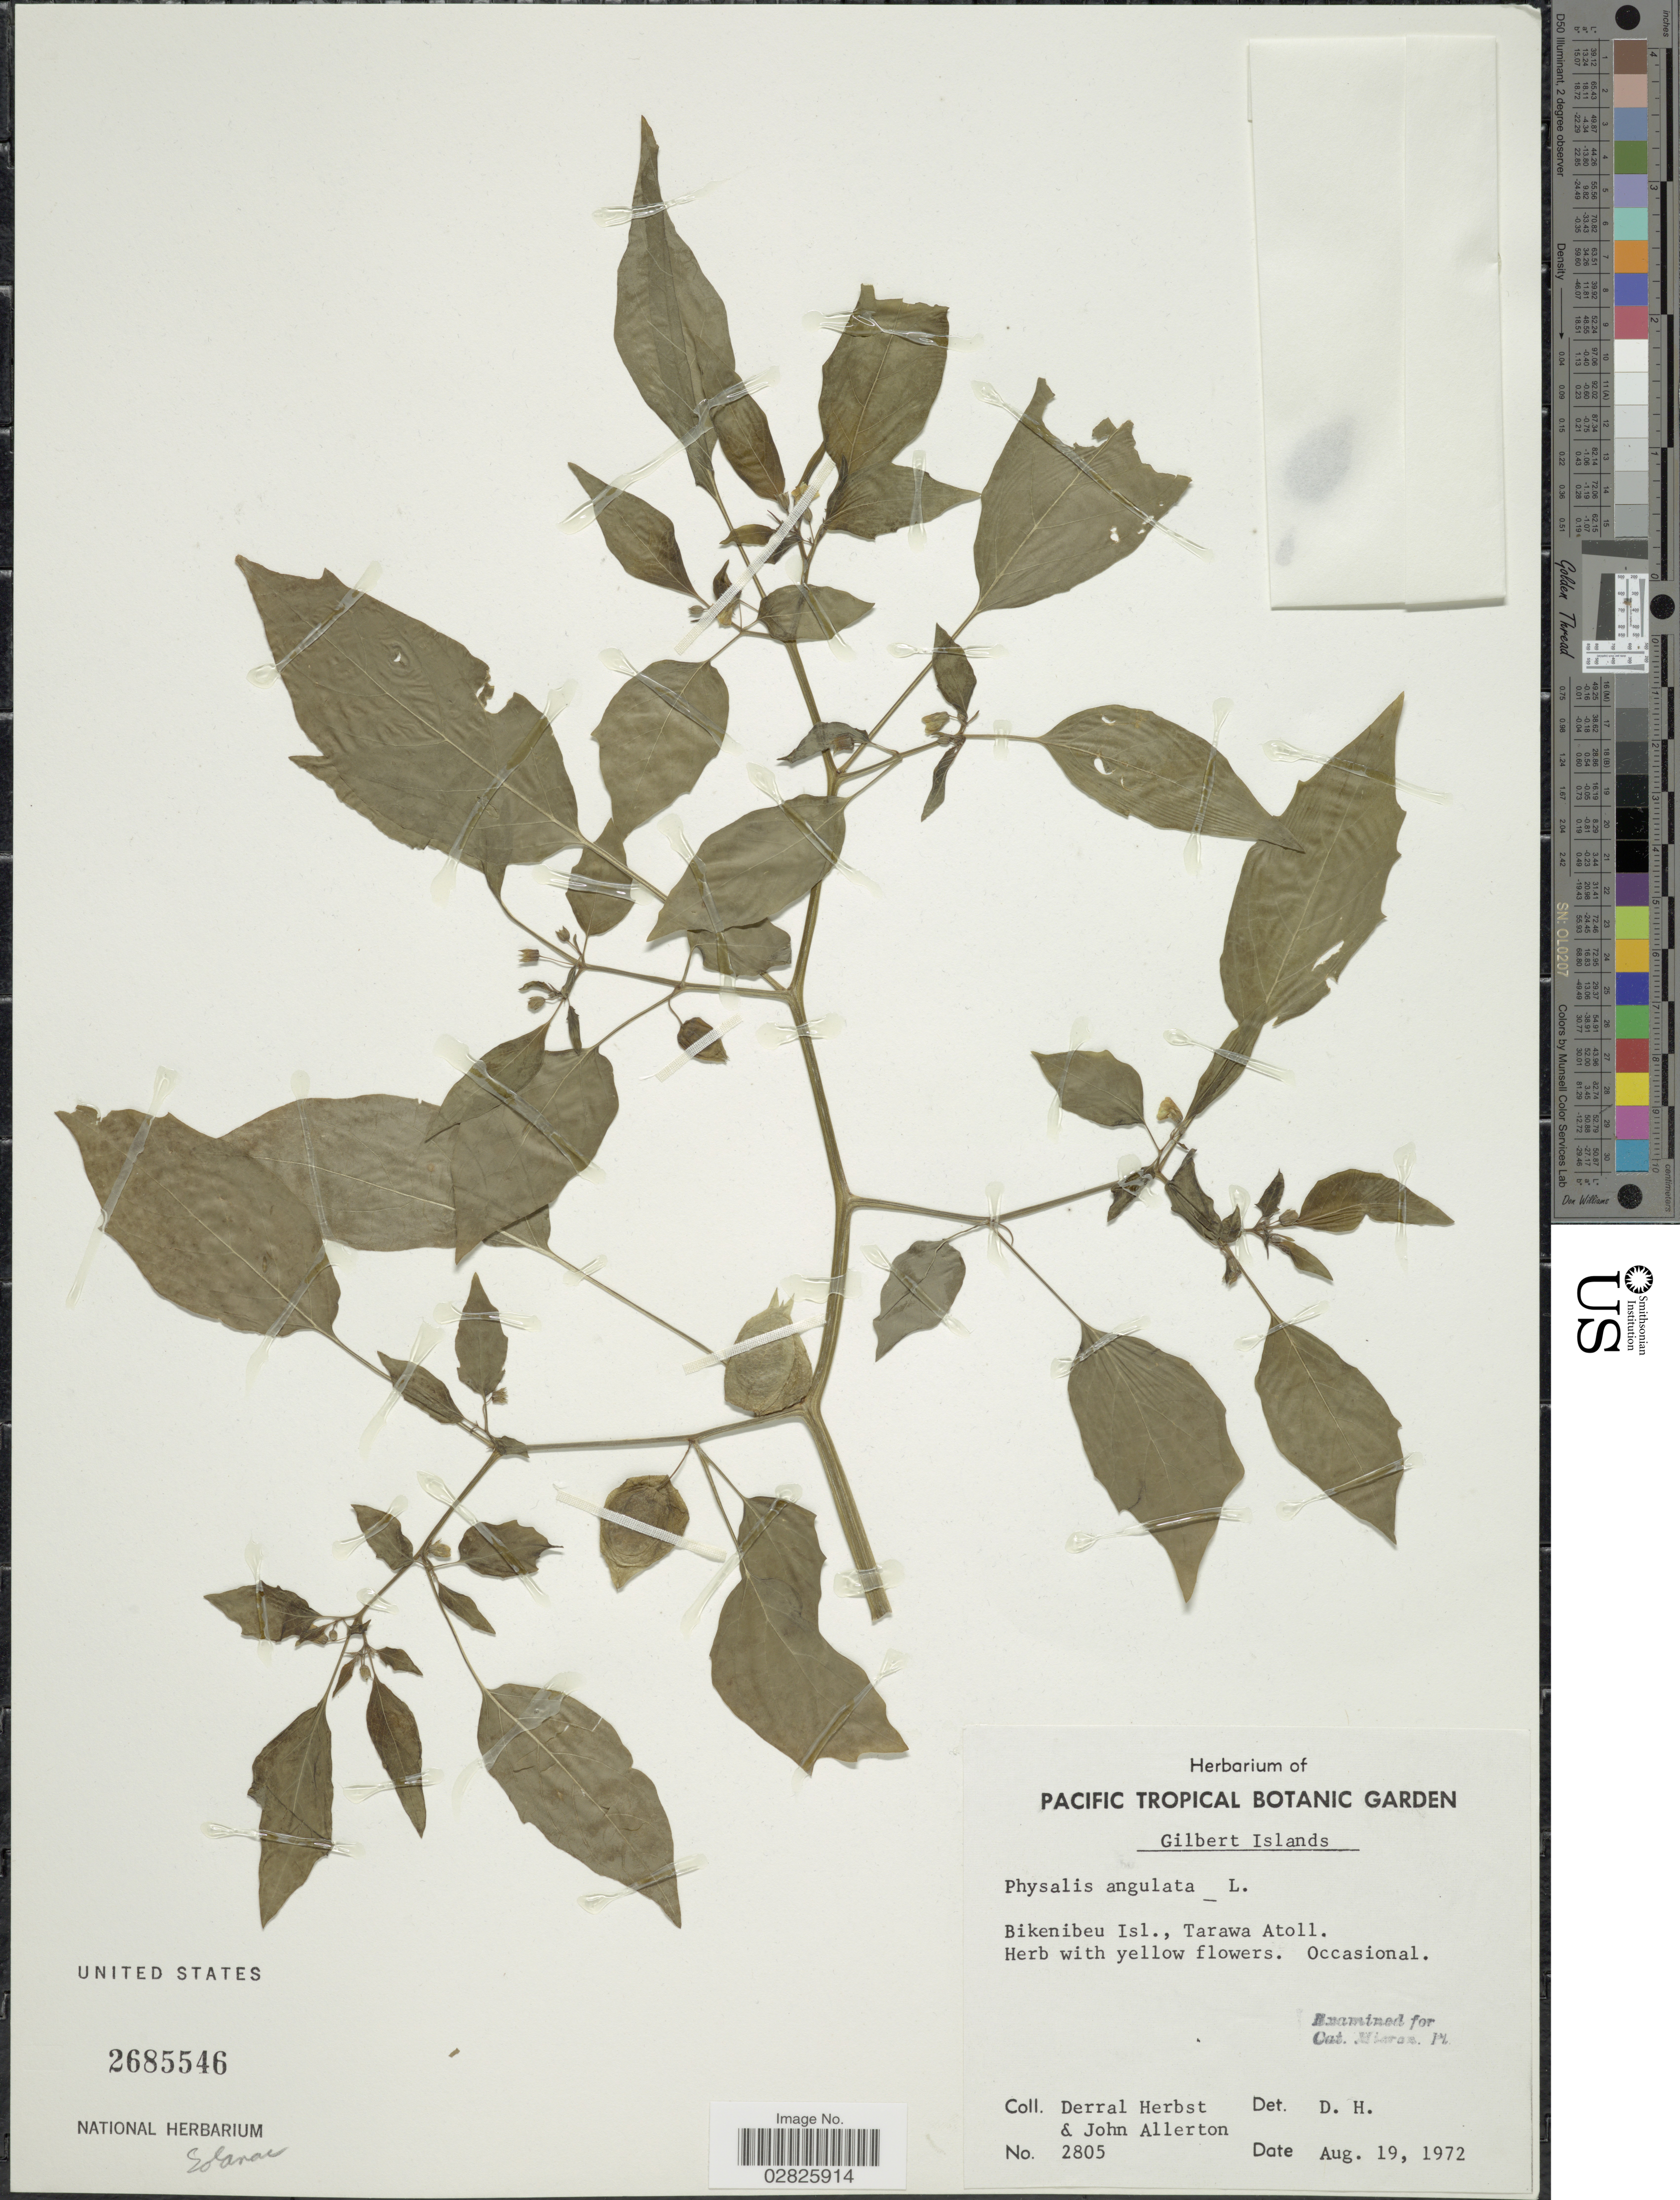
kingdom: Plantae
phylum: Tracheophyta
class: Magnoliopsida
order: Solanales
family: Solanaceae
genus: Physalis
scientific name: Physalis angulata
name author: L.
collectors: D. R. Herbst & J. Allerton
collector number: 2805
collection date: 1972-08-19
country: Kiribati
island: Tarawa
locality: Gilbert Islands. Bikenibeu Isl., Tarawa Atoll.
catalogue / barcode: US 2685546